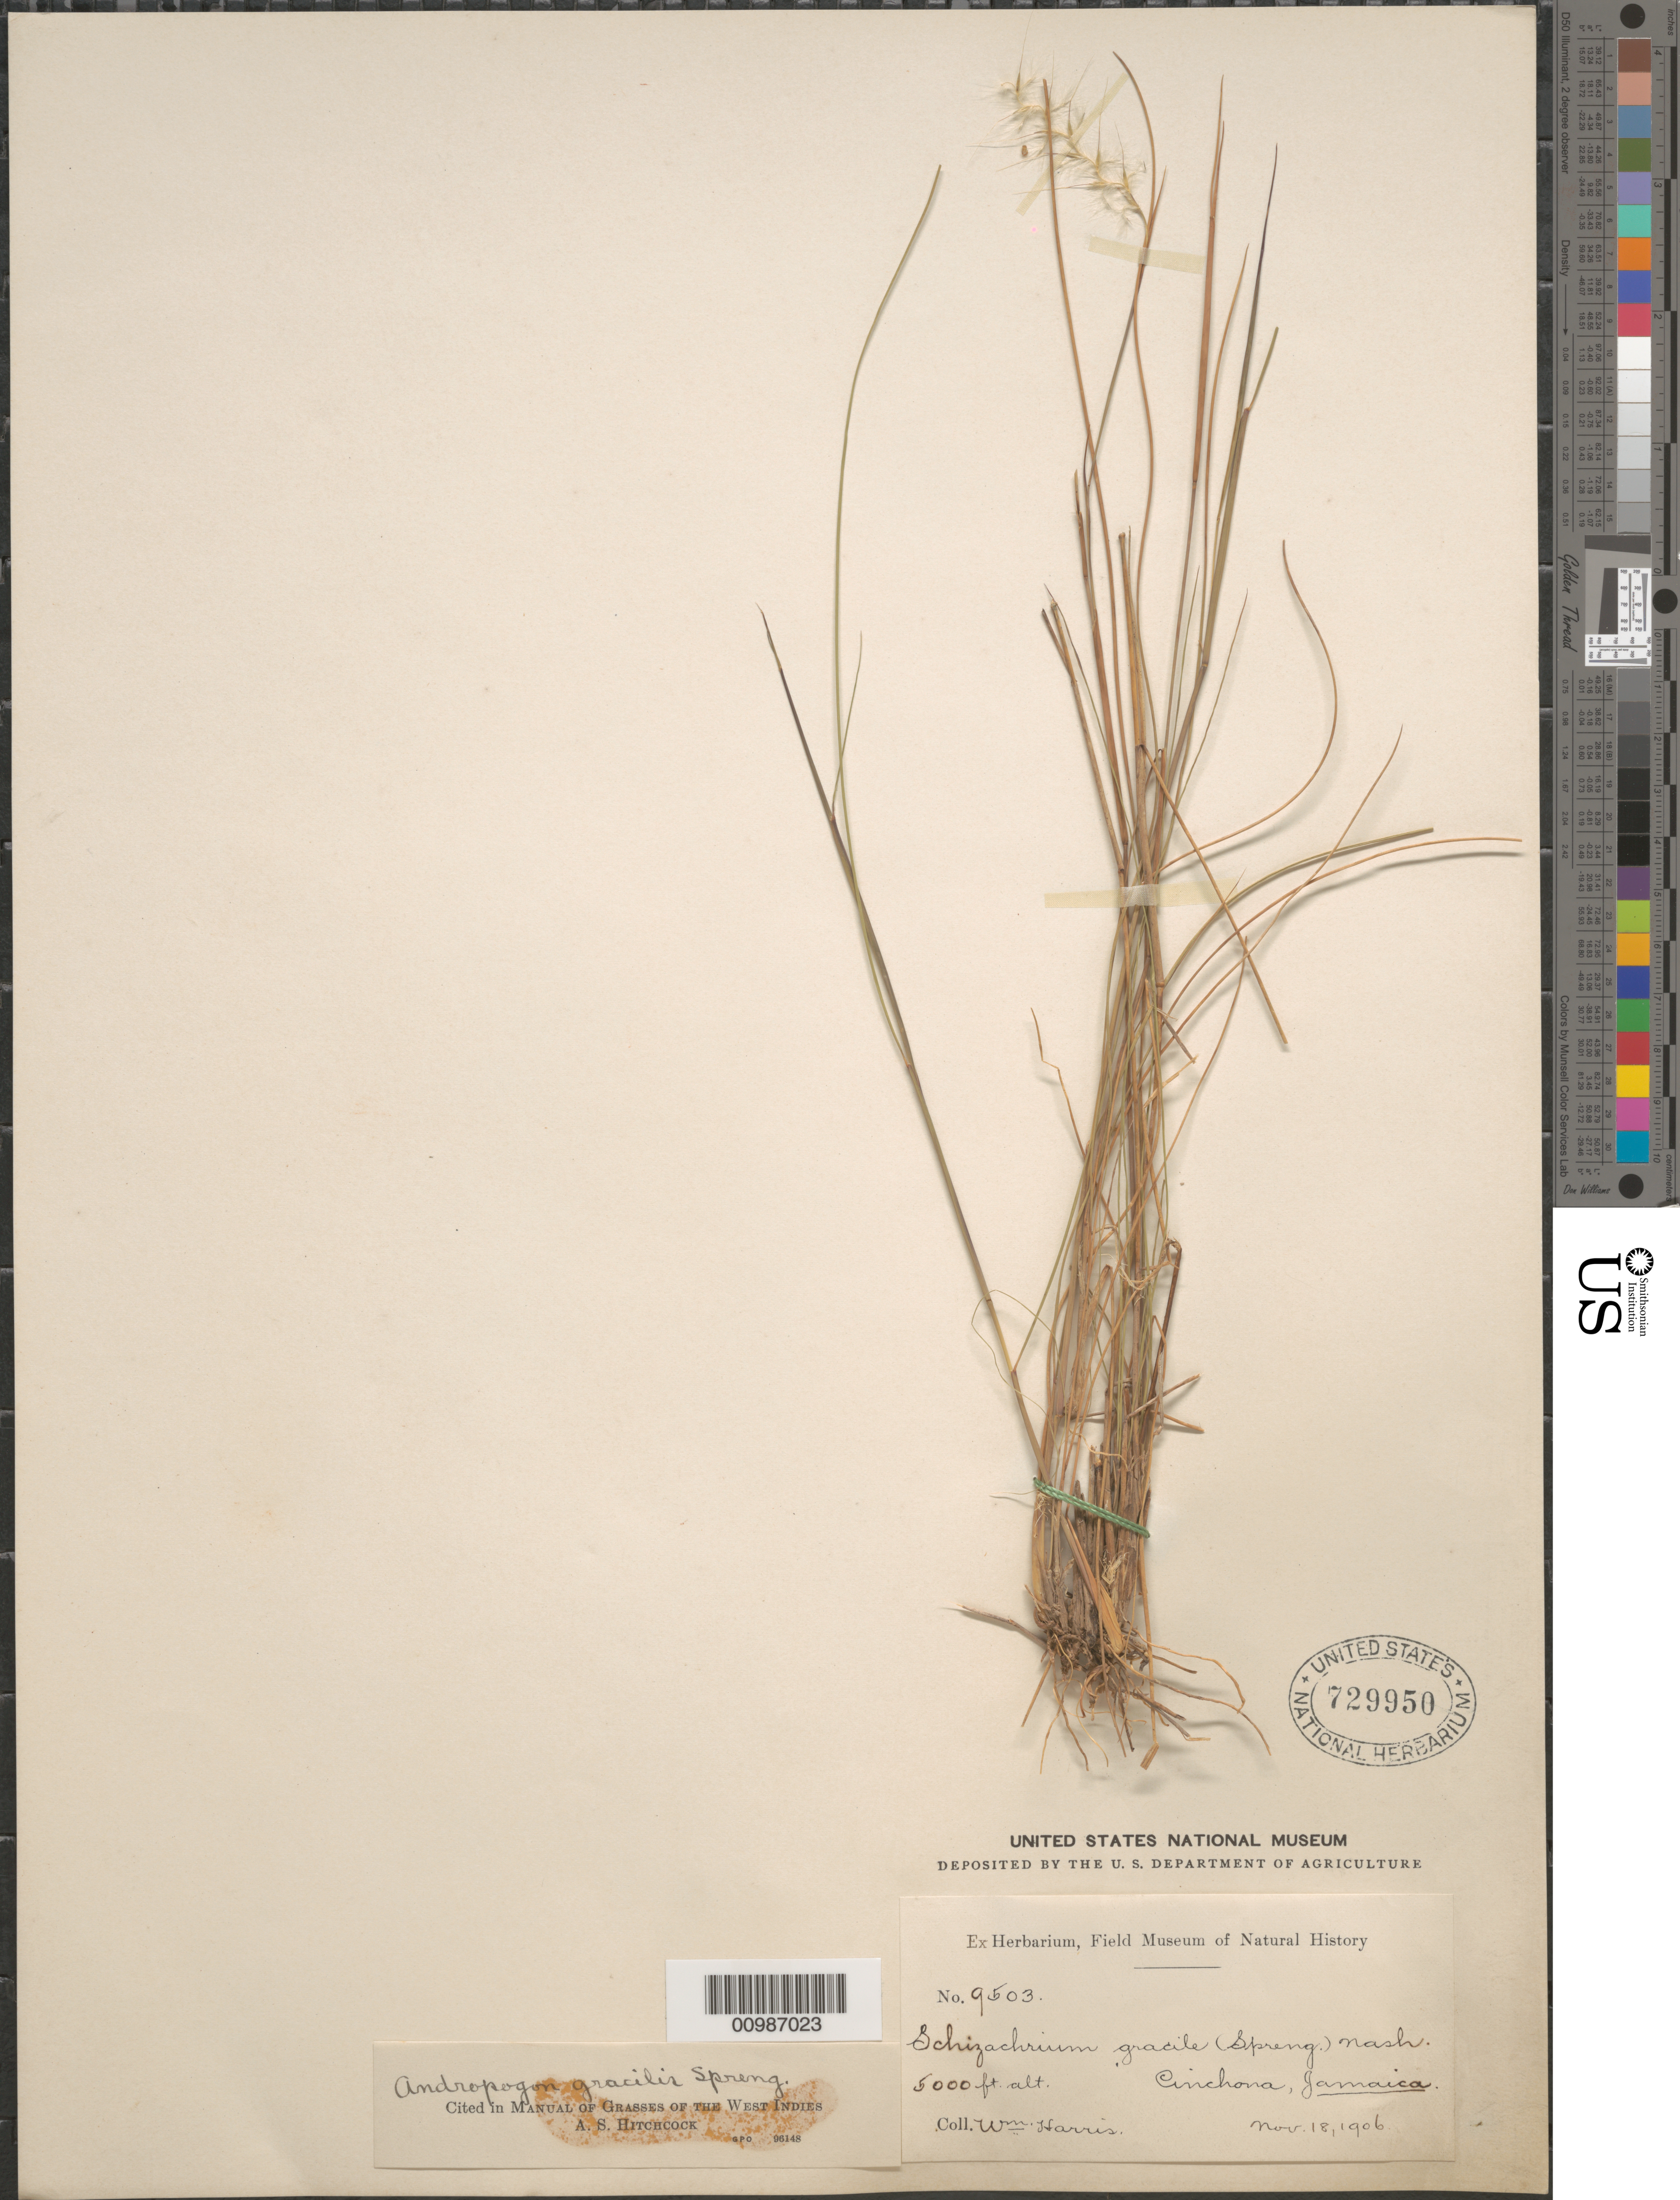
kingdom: Plantae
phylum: Tracheophyta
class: Liliopsida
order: Poales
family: Poaceae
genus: Andropogon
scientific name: Andropogon gracilis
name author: Spreng.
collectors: W. H. Harris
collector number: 9503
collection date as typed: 18 Nov 1906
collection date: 1906-11-18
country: Jamaica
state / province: Saint Thomas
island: Jamaica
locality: Cinchona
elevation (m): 1524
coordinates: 0 N, 0 E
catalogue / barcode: US 729950